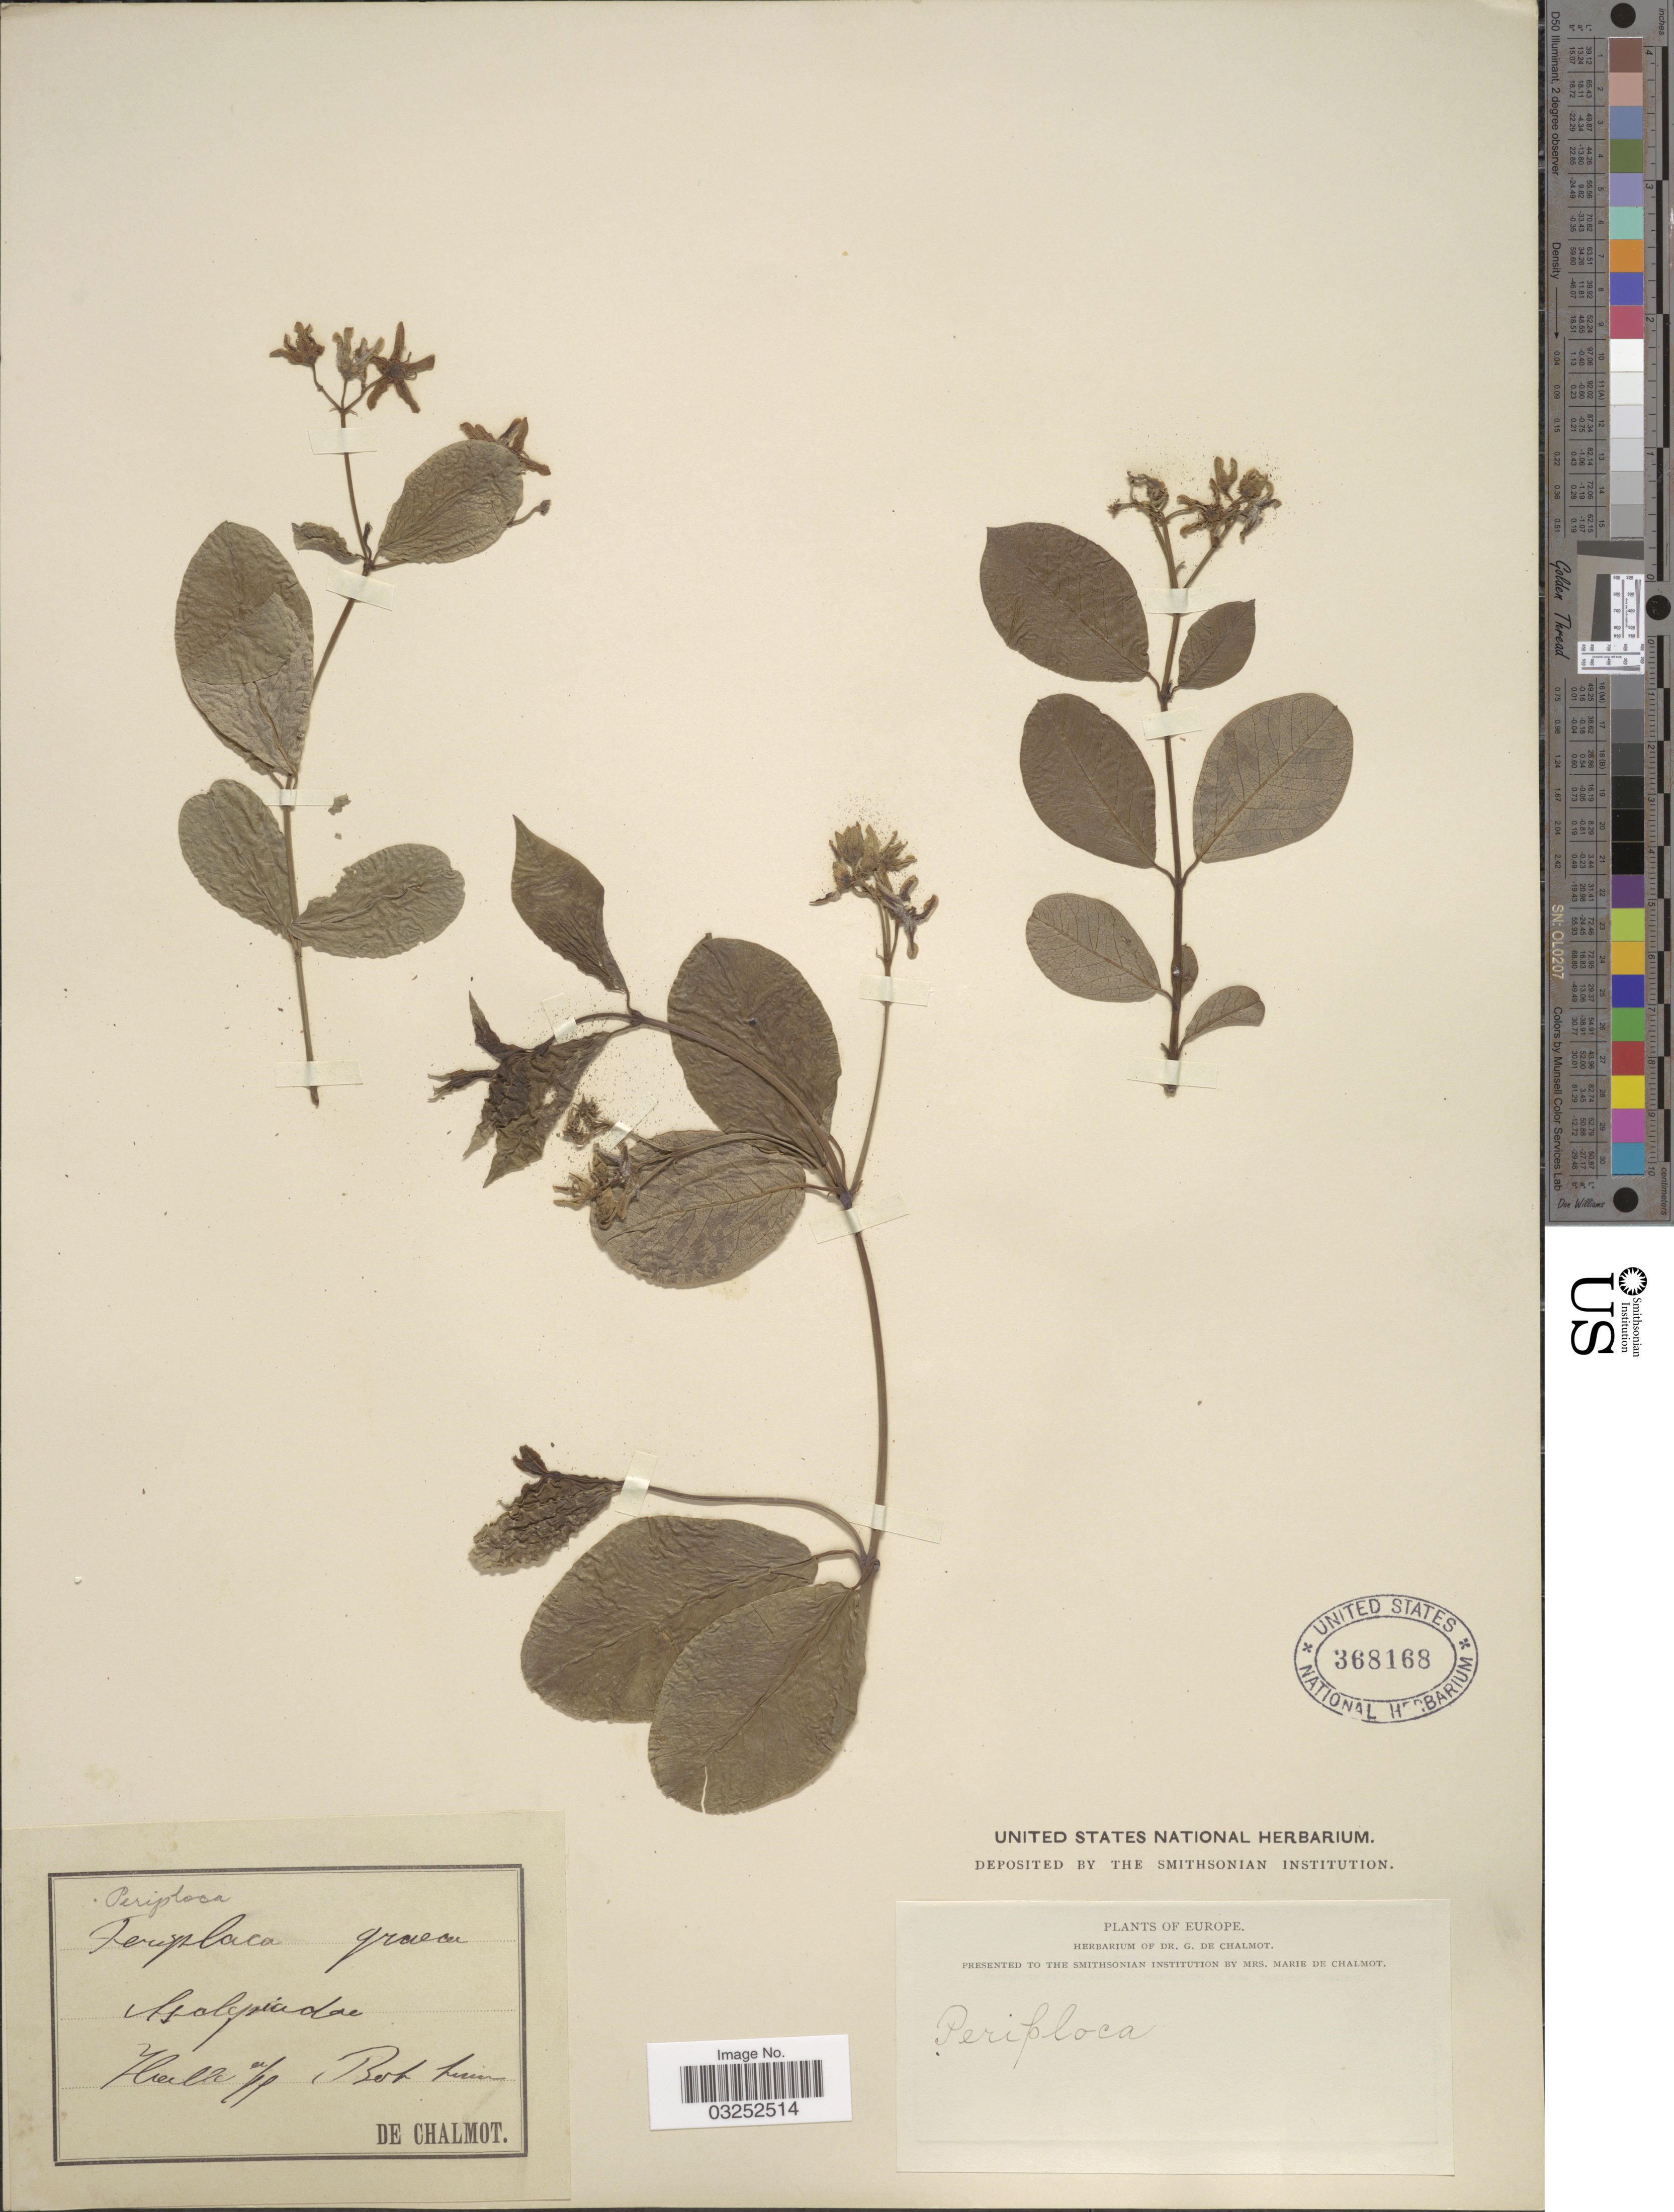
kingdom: Plantae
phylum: Tracheophyta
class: Magnoliopsida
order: Gentianales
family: Apocynaceae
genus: Periploca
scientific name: Periploca graeca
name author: L.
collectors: G. de Chalmot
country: Germany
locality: Halle a/p [interpreted] Bot lieux [interpreted]. Europe.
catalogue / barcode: US 368168